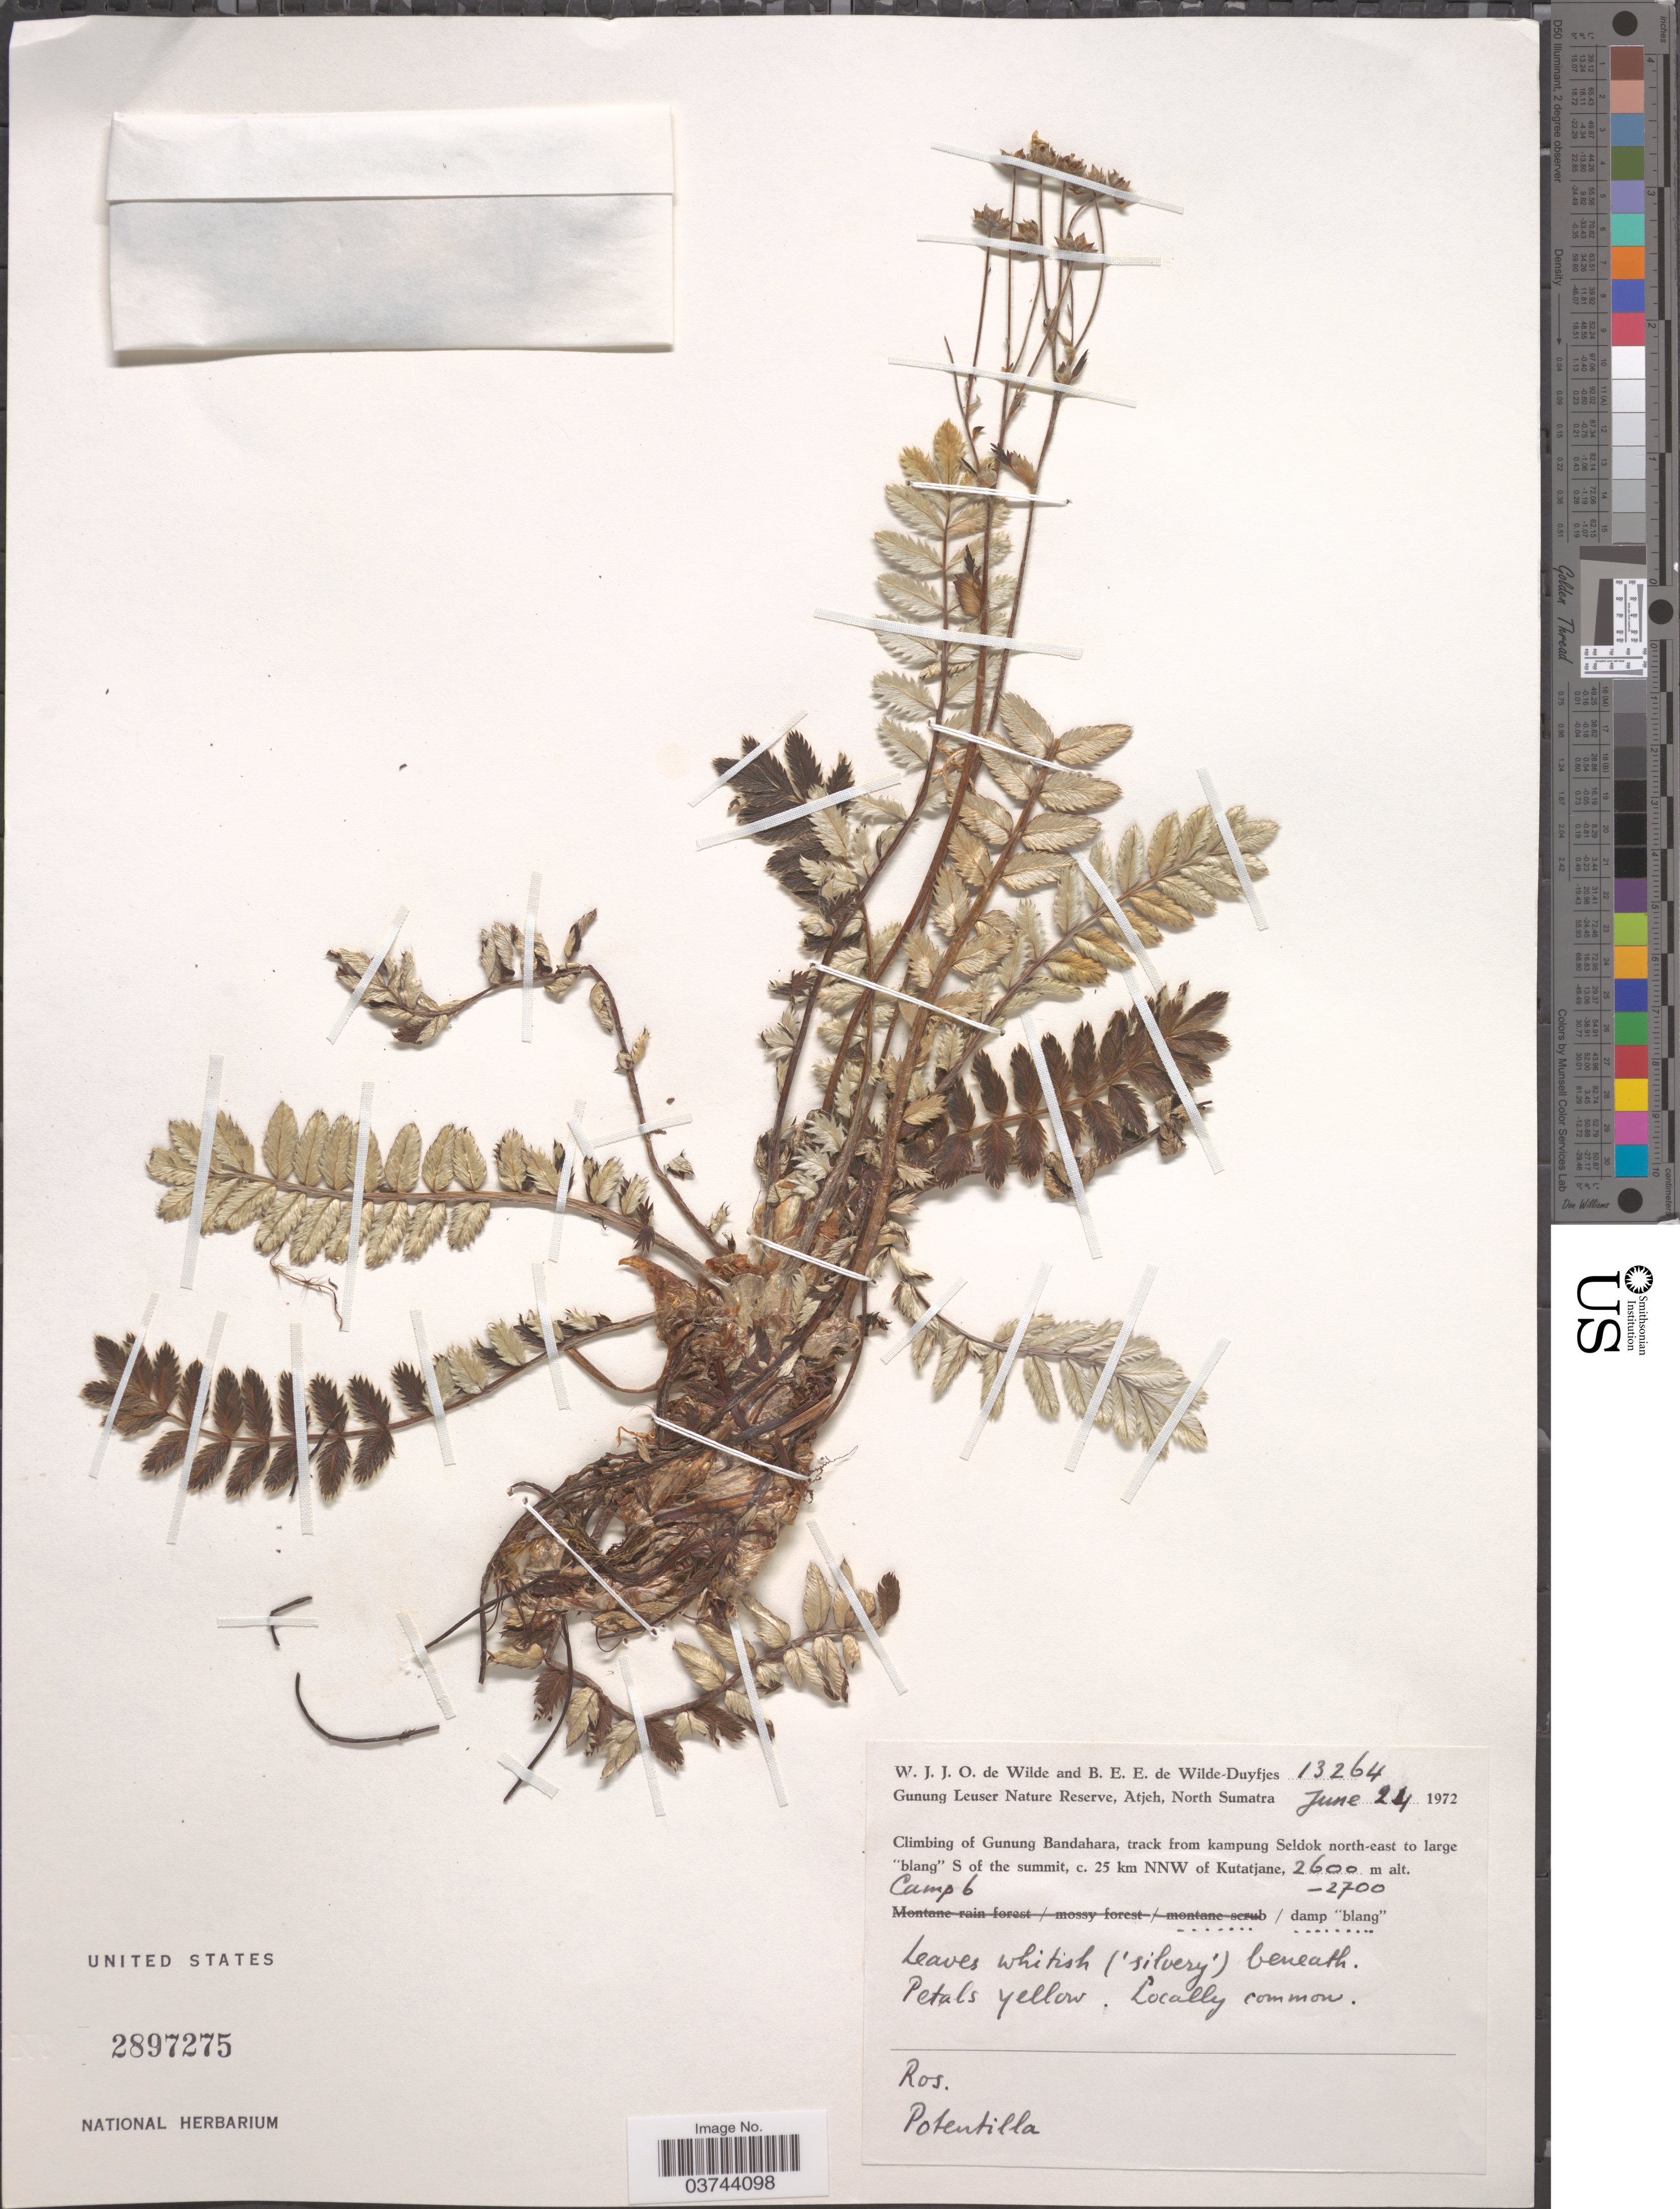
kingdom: Plantae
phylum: Tracheophyta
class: Magnoliopsida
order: Rosales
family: Rosaceae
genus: Potentilla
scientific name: Potentilla sp.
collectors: W. J. de Wilde & B. E. de Wilde-Duyfjes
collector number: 13264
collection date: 1972-06-24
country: Indonesia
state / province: Sumatra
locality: Gunung Leuser Nature Reserve, Atjeh, North Sumatra. Climbing of Gunung Bandahara, track from kampung Seldok north-east to large "blang" S of the summit, c. 25 km NNW of Kutatjane. Camp 6.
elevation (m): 2600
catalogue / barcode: US 2897275